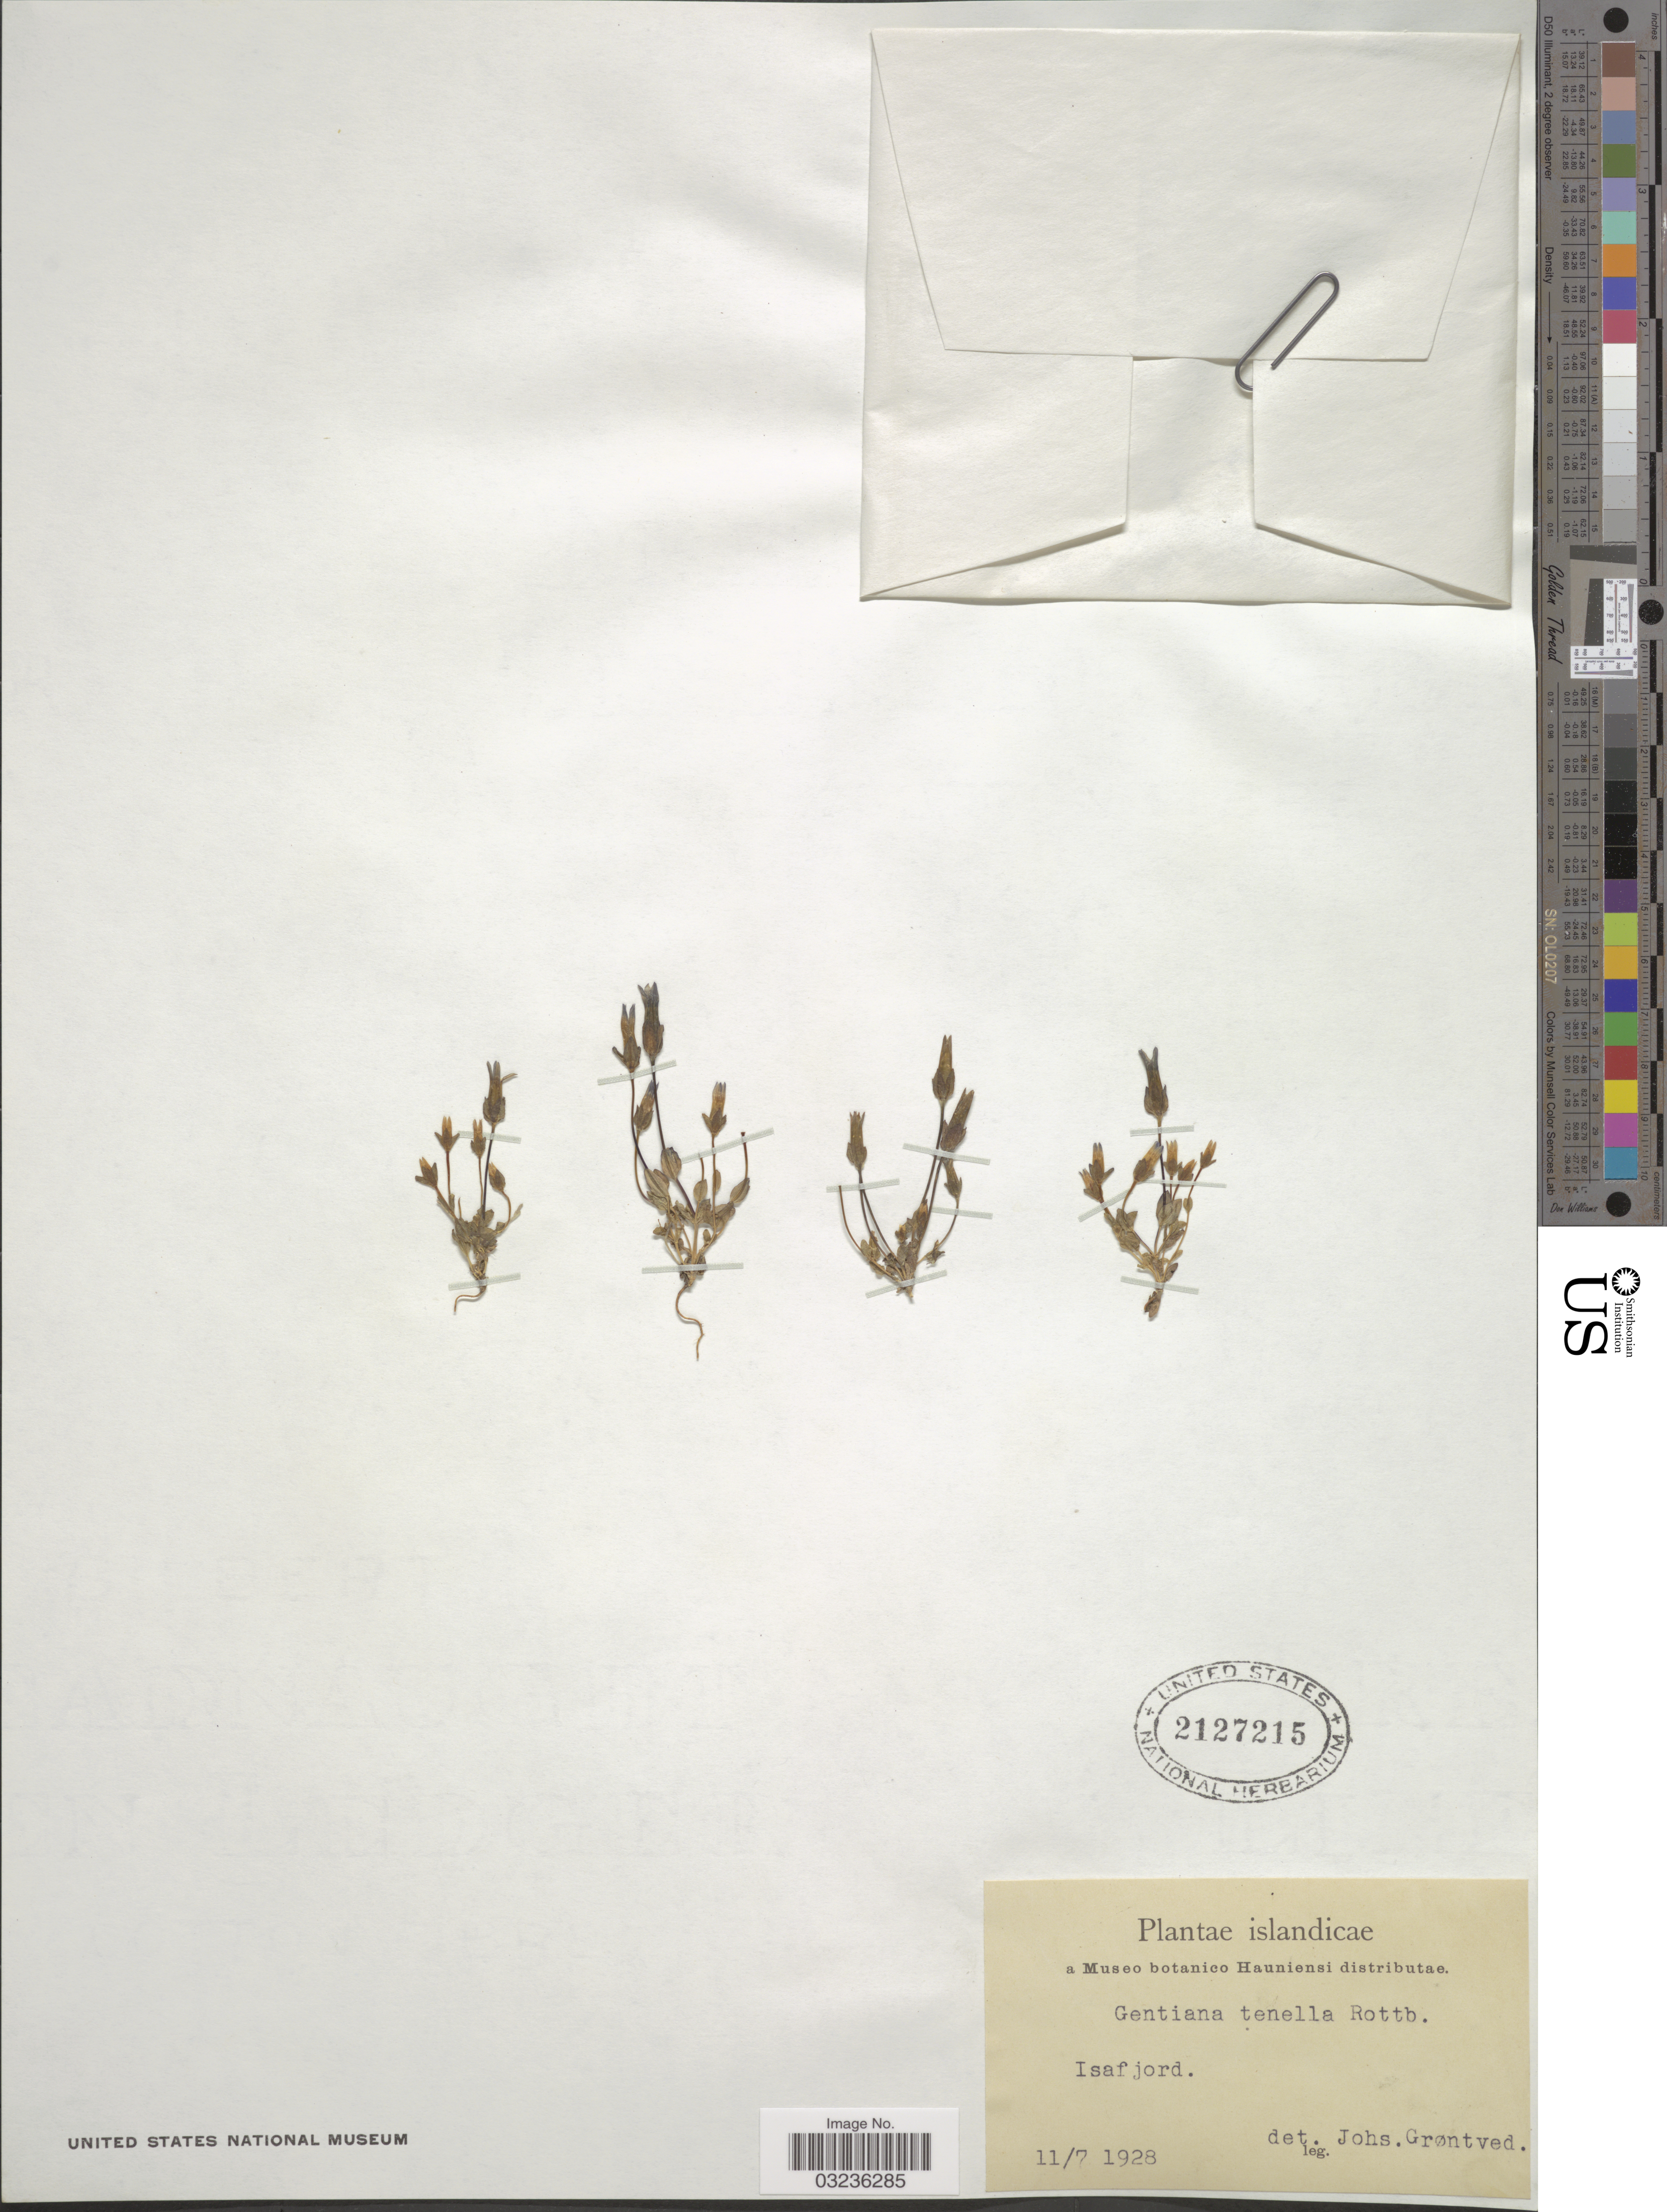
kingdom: Plantae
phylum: Tracheophyta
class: Magnoliopsida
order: Gentianales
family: Gentianaceae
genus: Gentiana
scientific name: Gentiana tenella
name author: Rottb.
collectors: J. Grøntved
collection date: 1928-07-11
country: Iceland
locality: Isafjord.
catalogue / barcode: US 2127215